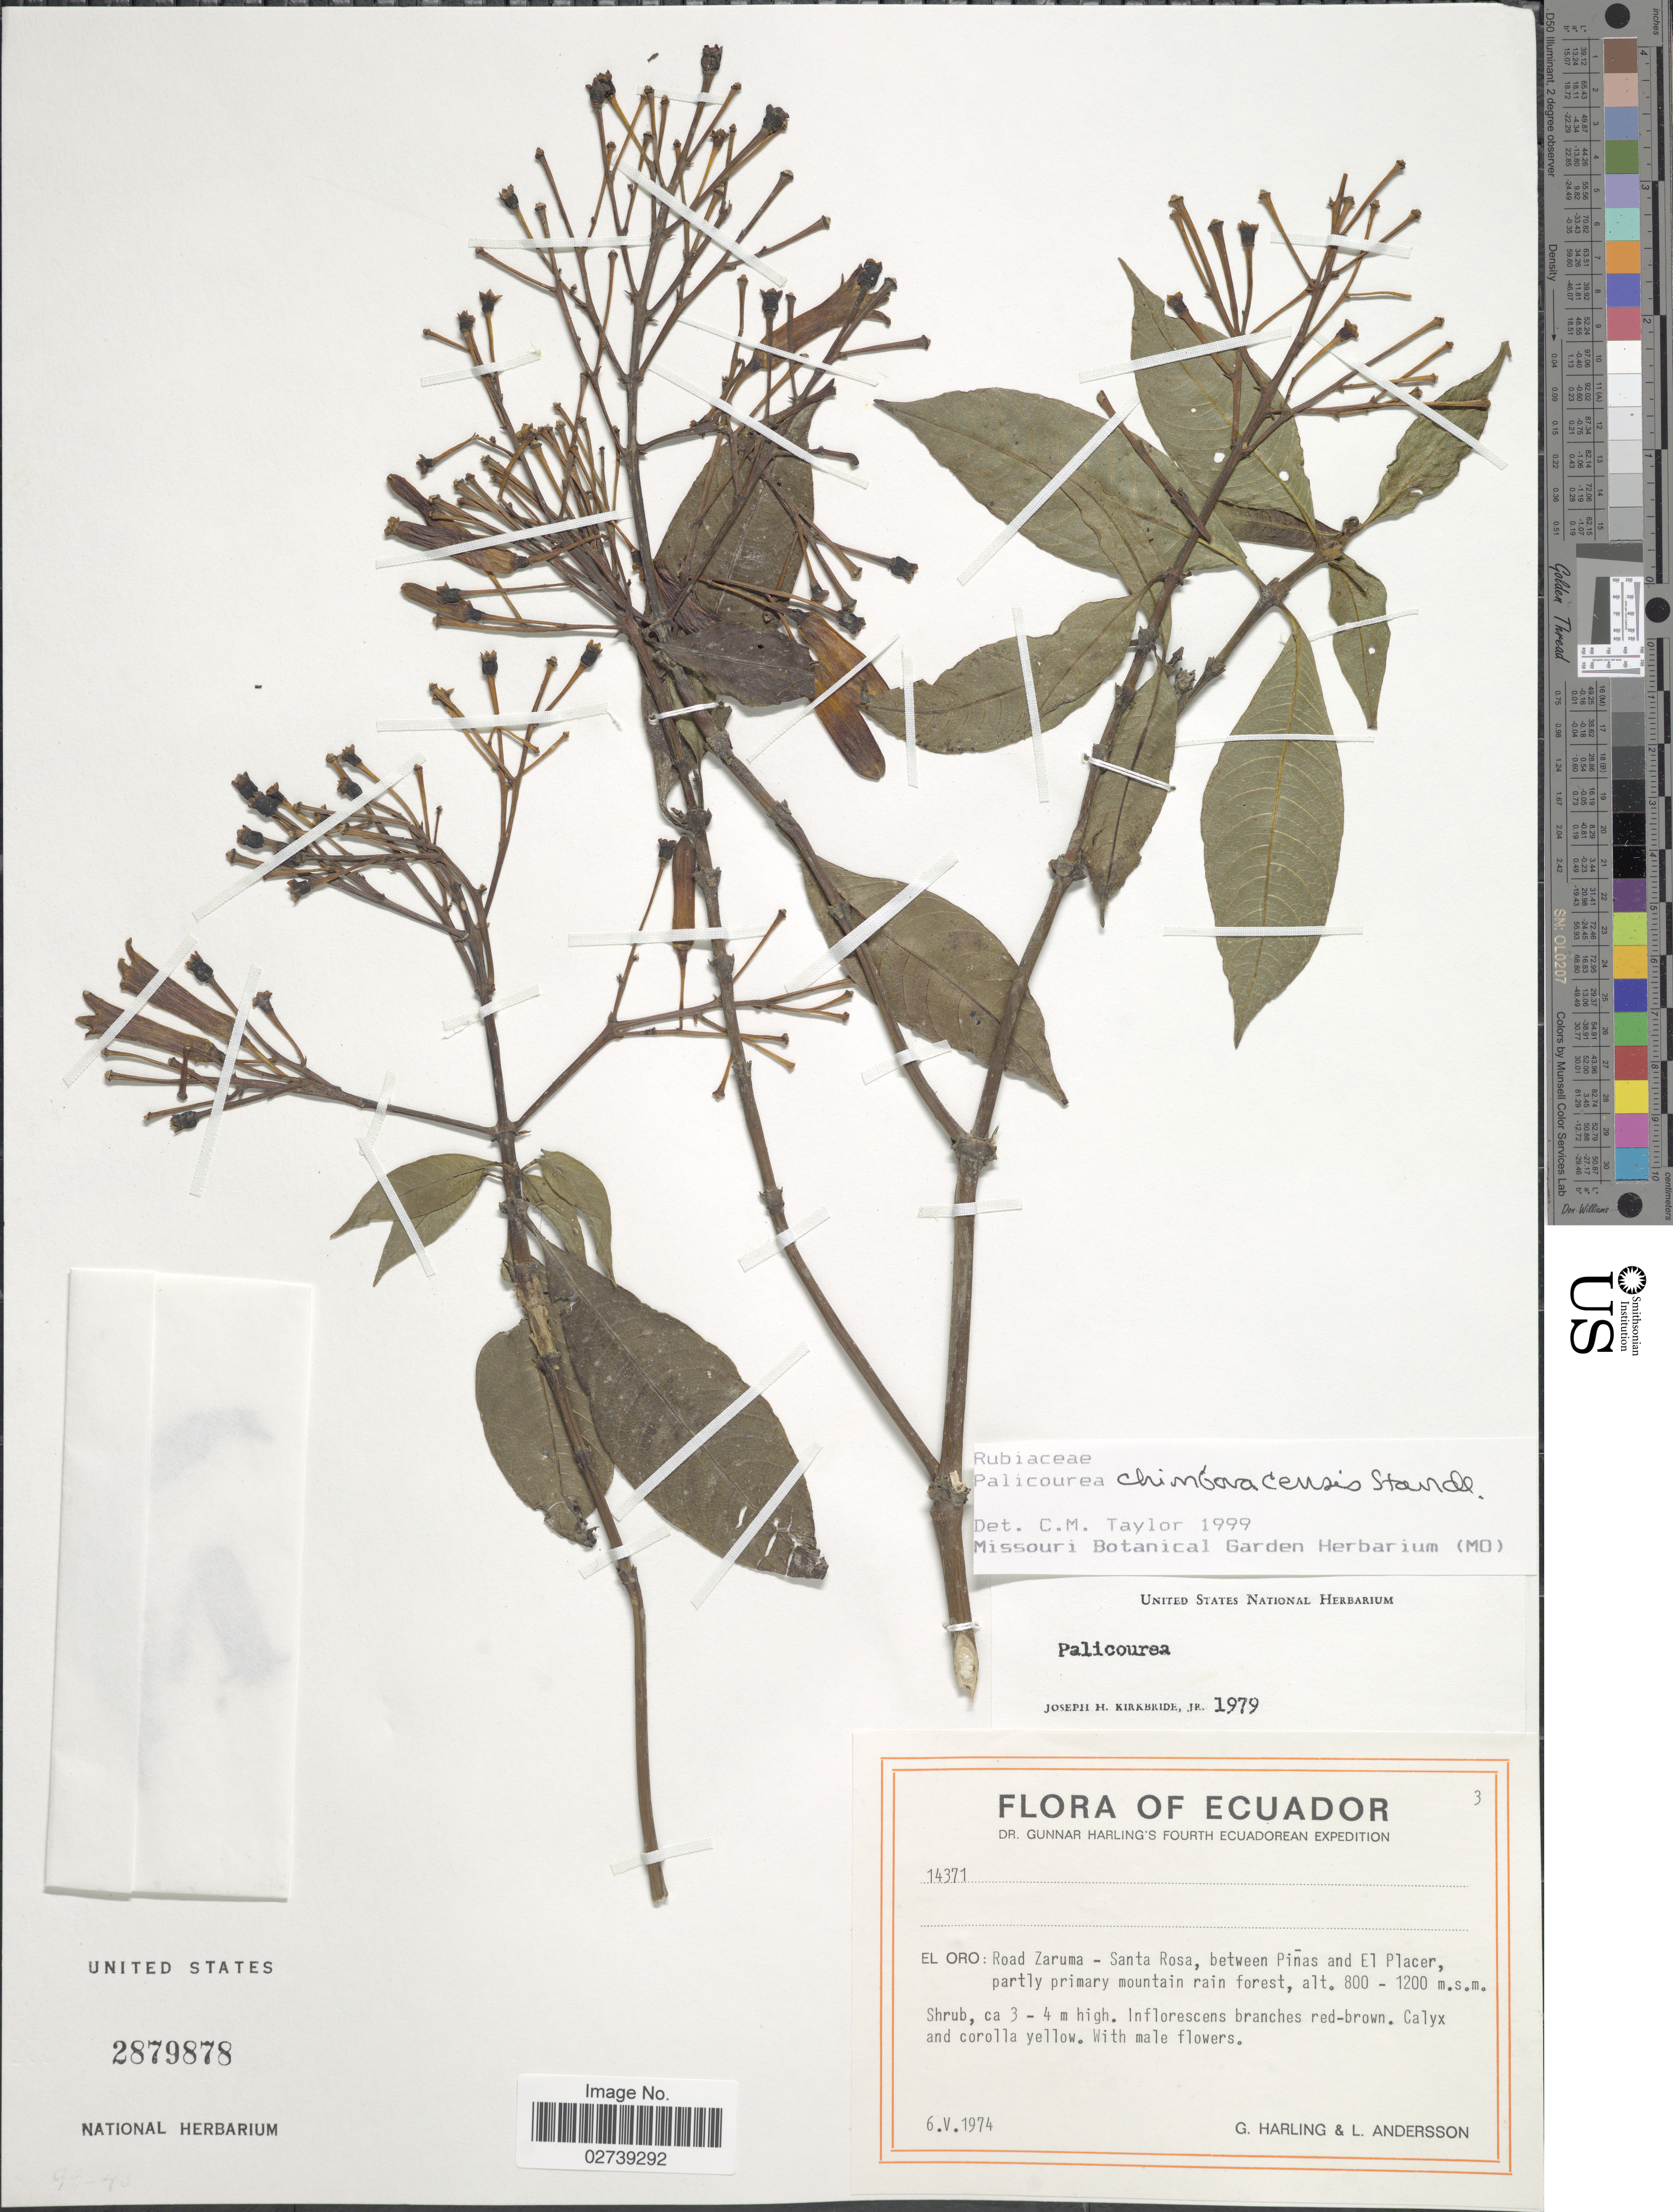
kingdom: Plantae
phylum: Tracheophyta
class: Magnoliopsida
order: Gentianales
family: Rubiaceae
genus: Palicourea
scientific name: Palicourea chimboracensis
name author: Standl.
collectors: G. Harling & L. Andersson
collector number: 14371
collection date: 1974-05-06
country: Ecuador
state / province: El Oro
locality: Road Zaruma-Santa Rosa, between Pinas and El Placer.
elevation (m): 800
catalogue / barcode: US 2879878